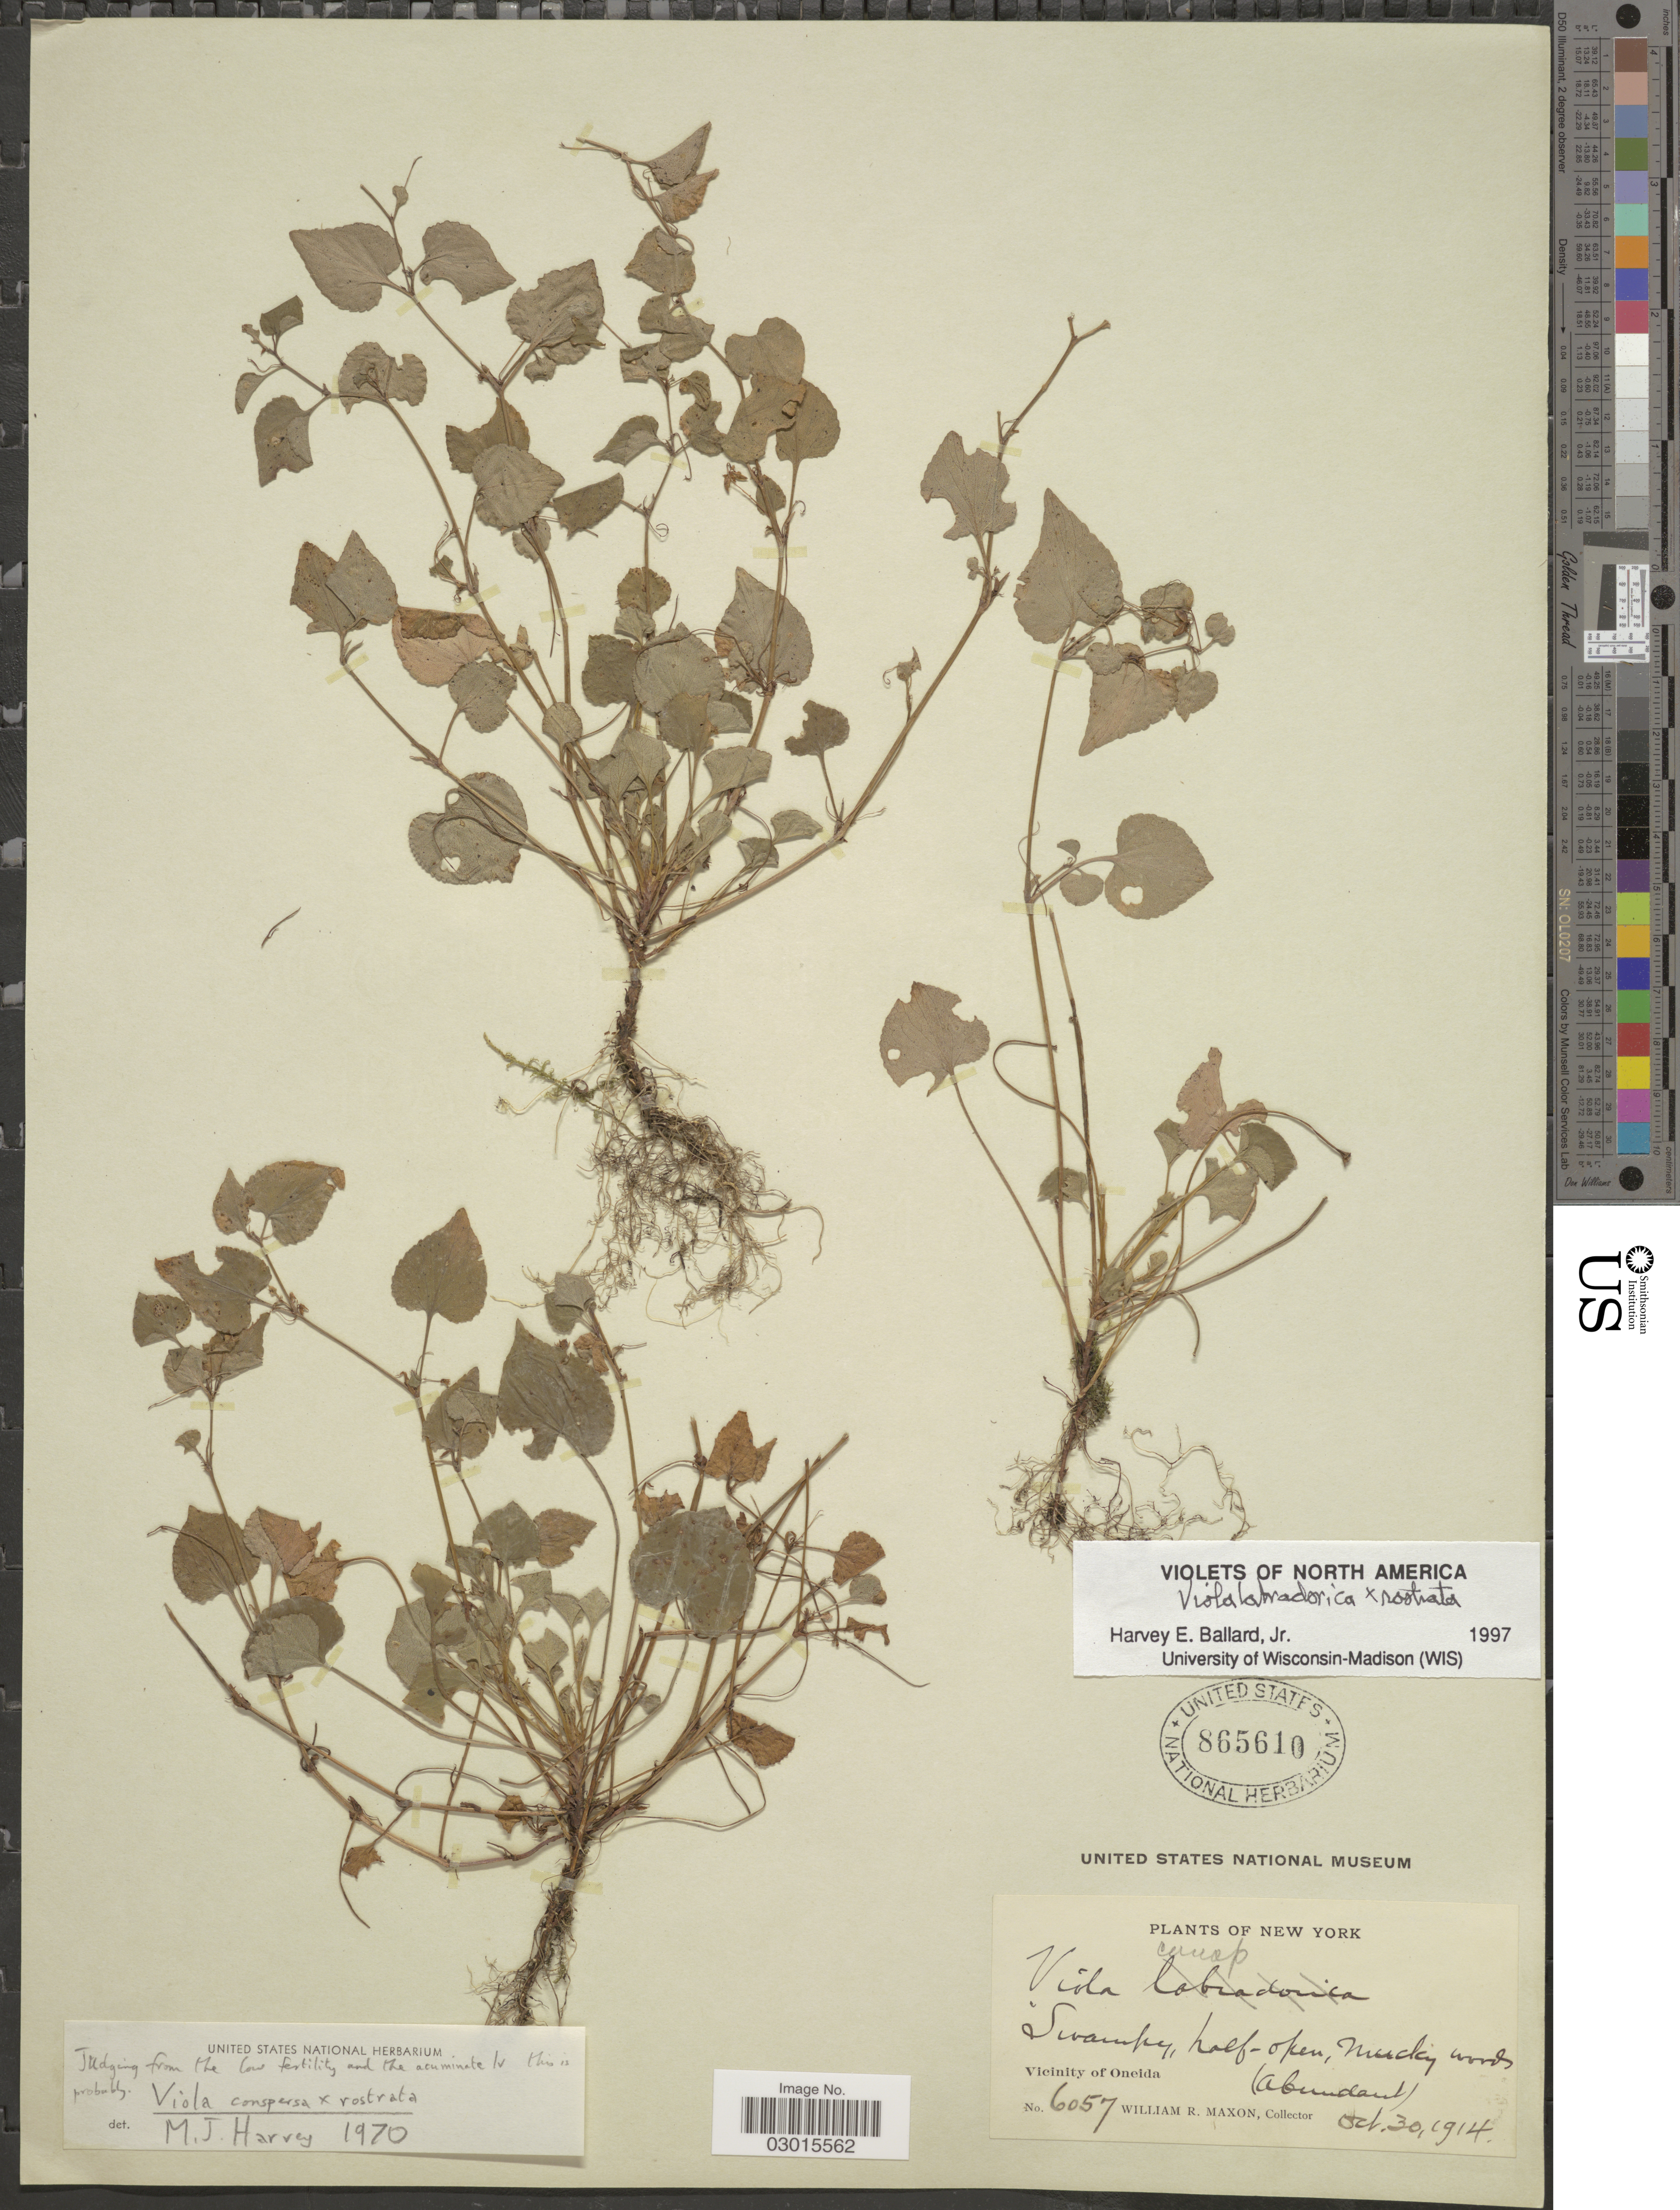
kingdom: Plantae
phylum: Tracheophyta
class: Magnoliopsida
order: Malpighiales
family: Violaceae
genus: Viola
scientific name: Viola labradorica x V. rostrata Pursh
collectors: W. R. Maxon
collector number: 6057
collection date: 1914-10-30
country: United States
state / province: New York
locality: Vicinity of Oneida.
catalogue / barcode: US 865610